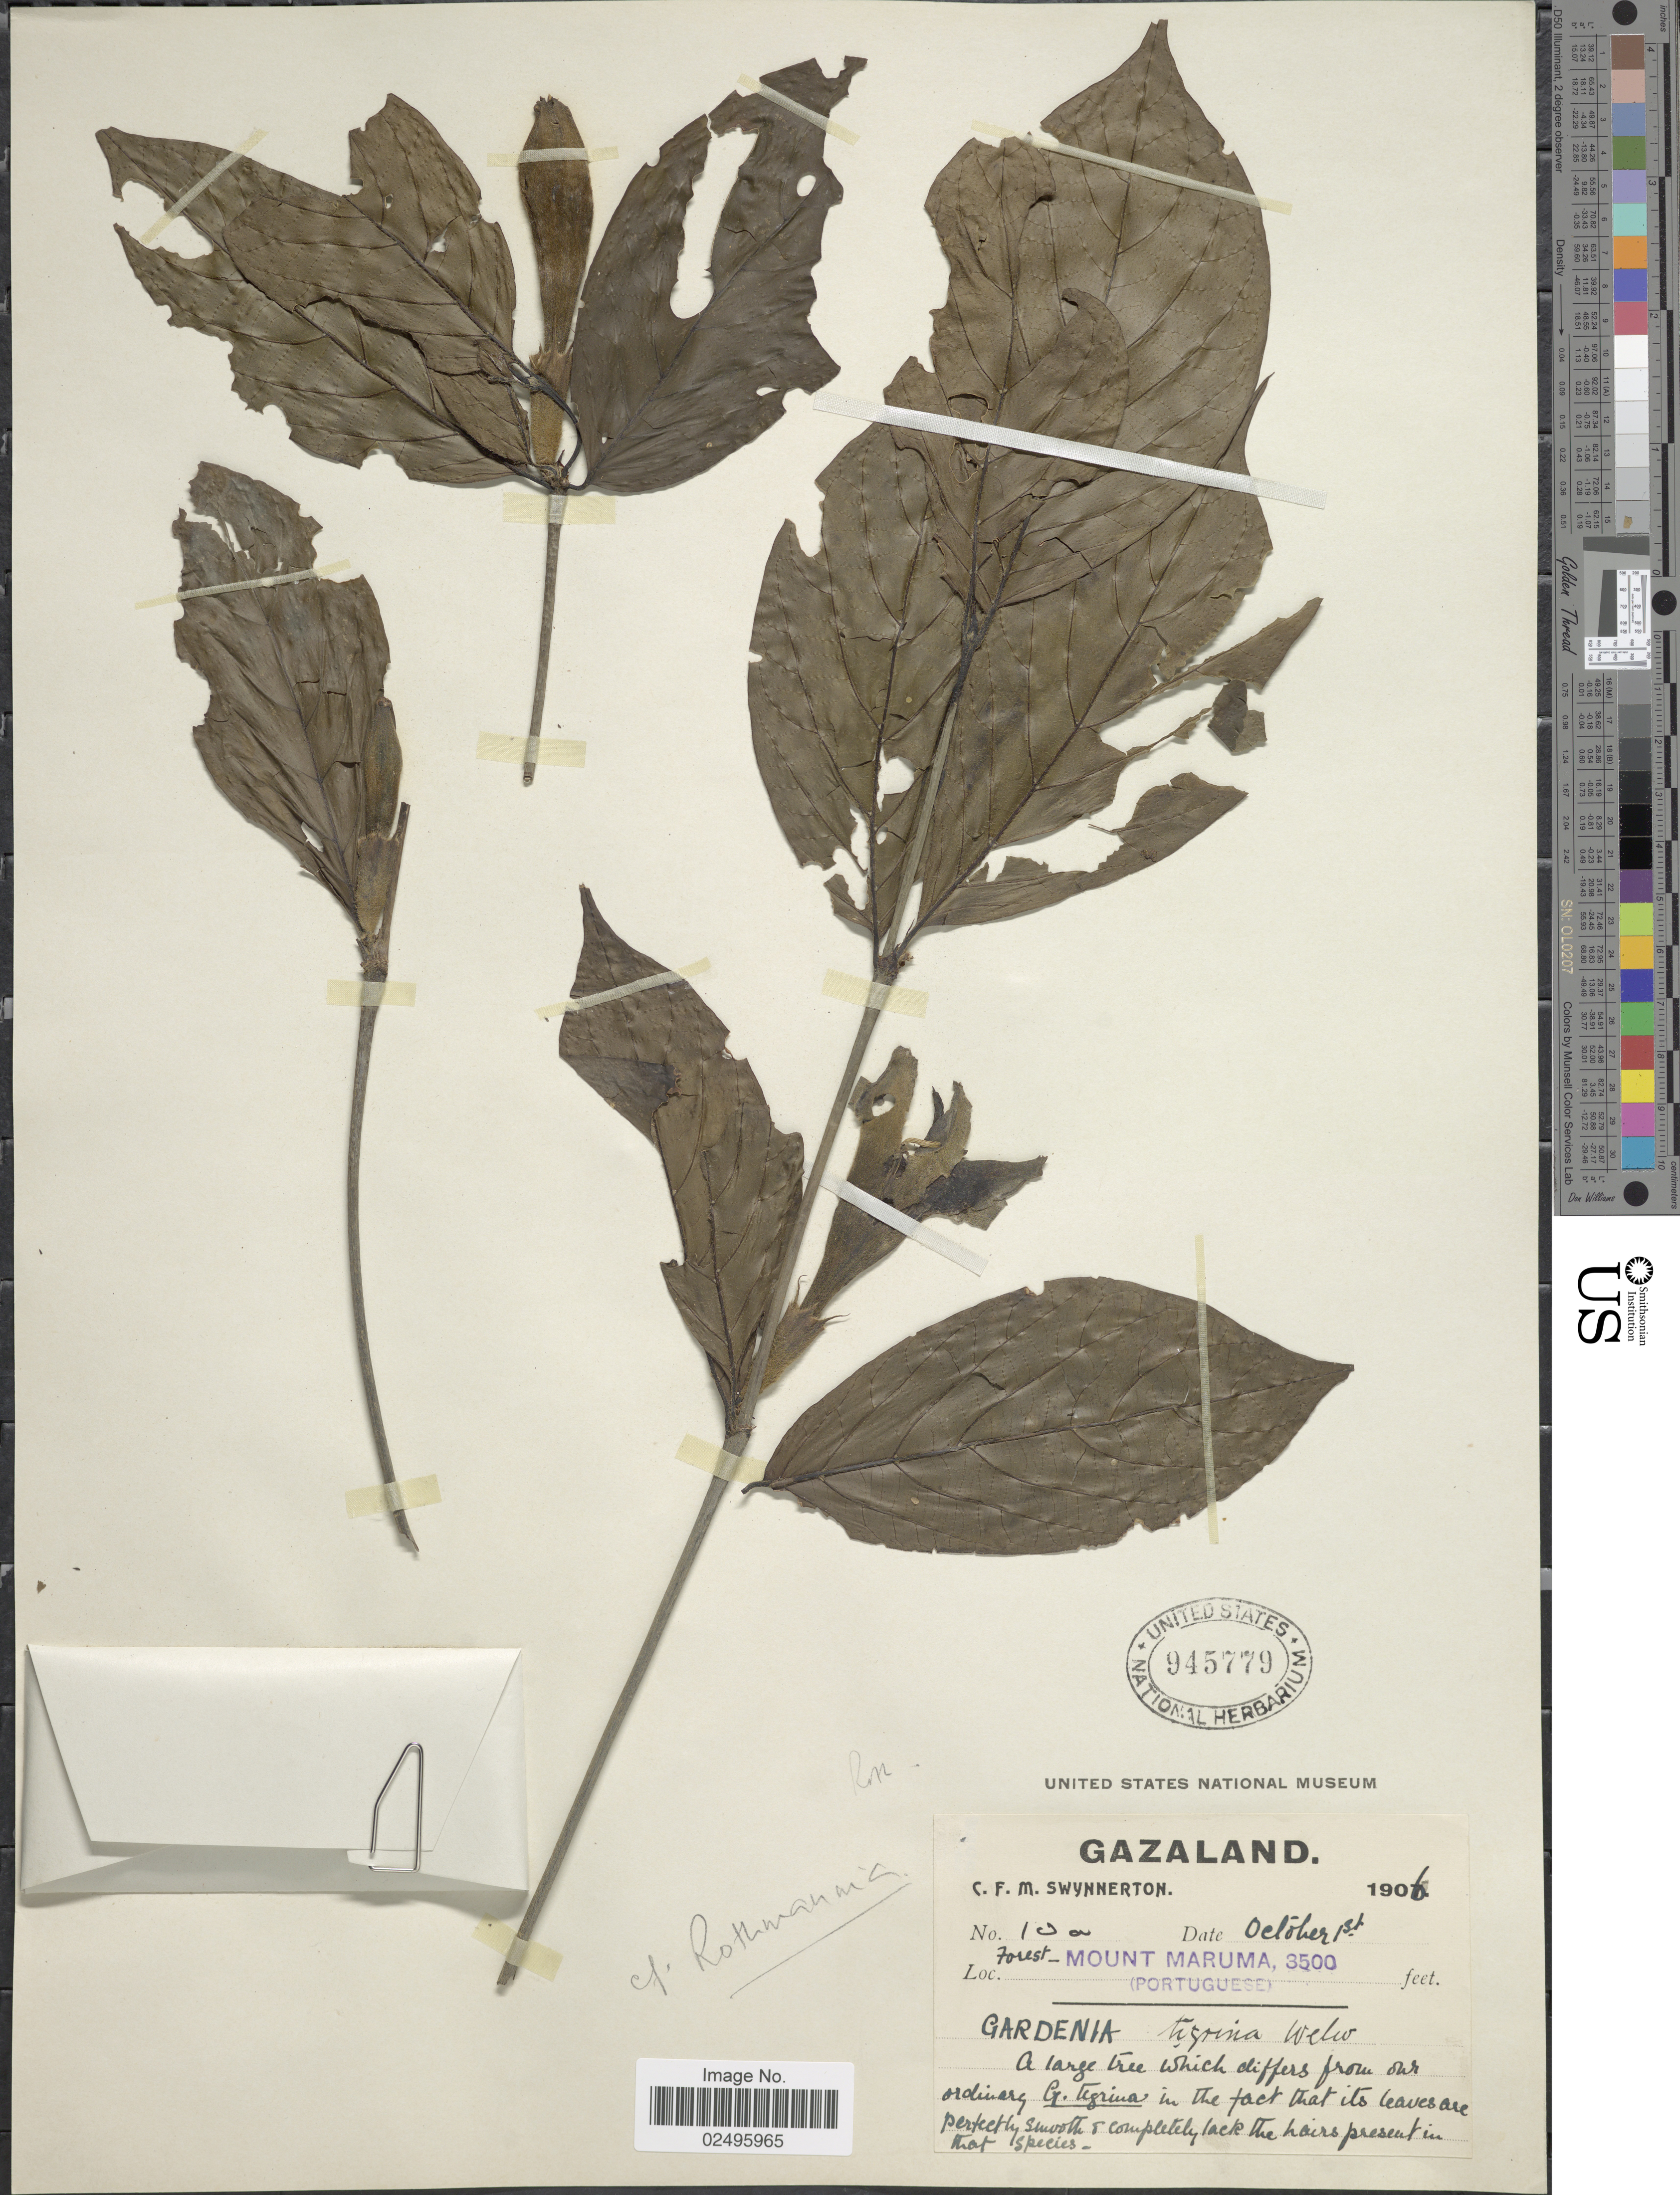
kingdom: Plantae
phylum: Tracheophyta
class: Magnoliopsida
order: Gentianales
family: Rubiaceae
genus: Rothmannia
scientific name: Rothmannia sp.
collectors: C. Swynnerton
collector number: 10a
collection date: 1906-10-01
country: Zimbabwe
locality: Gazaland. Forest - Mount Maruma (Portuguese)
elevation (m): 1067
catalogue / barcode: US 945779